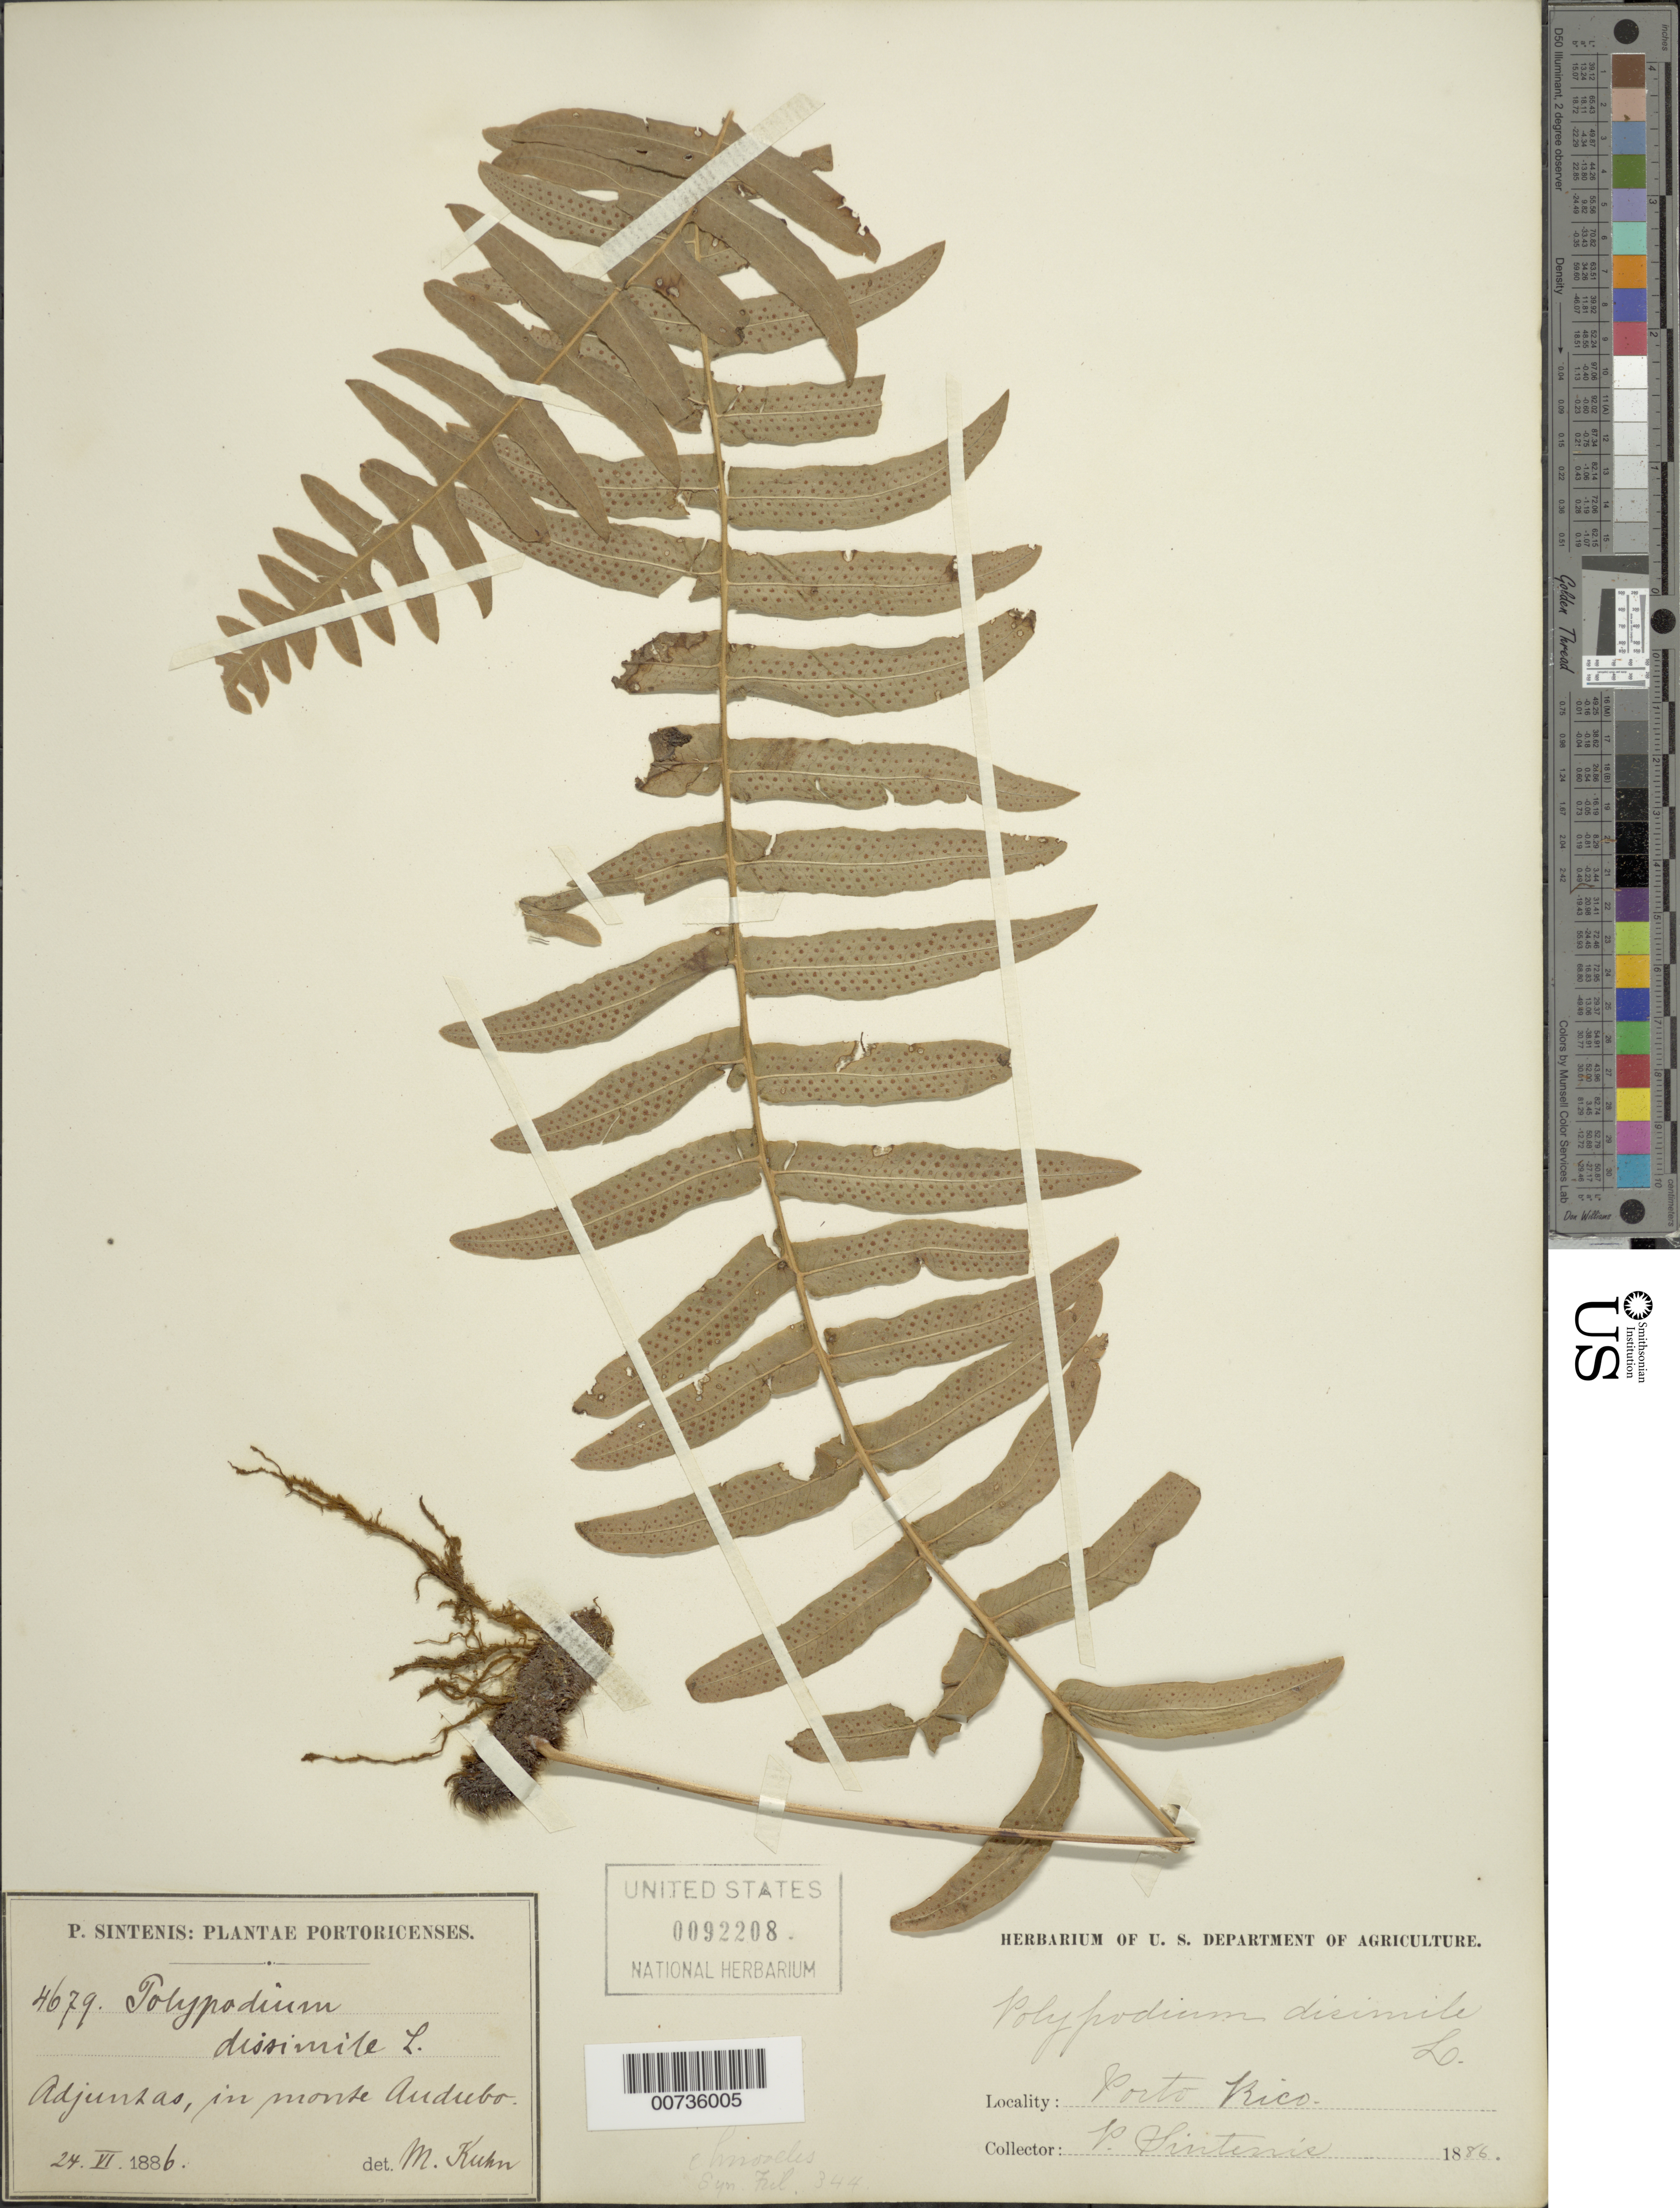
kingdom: Plantae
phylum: Tracheophyta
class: Polypodiopsida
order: Polypodiales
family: Polypodiaceae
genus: Serpocaulon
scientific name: Serpocaulon dissimile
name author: (L.) A.R. Sm.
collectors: P. Sintenis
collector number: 4679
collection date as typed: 24 Jun 1886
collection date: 1886-06-24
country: Puerto Rico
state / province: Adjuntas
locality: Adjuntas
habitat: In monte Audubo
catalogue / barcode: US 92208